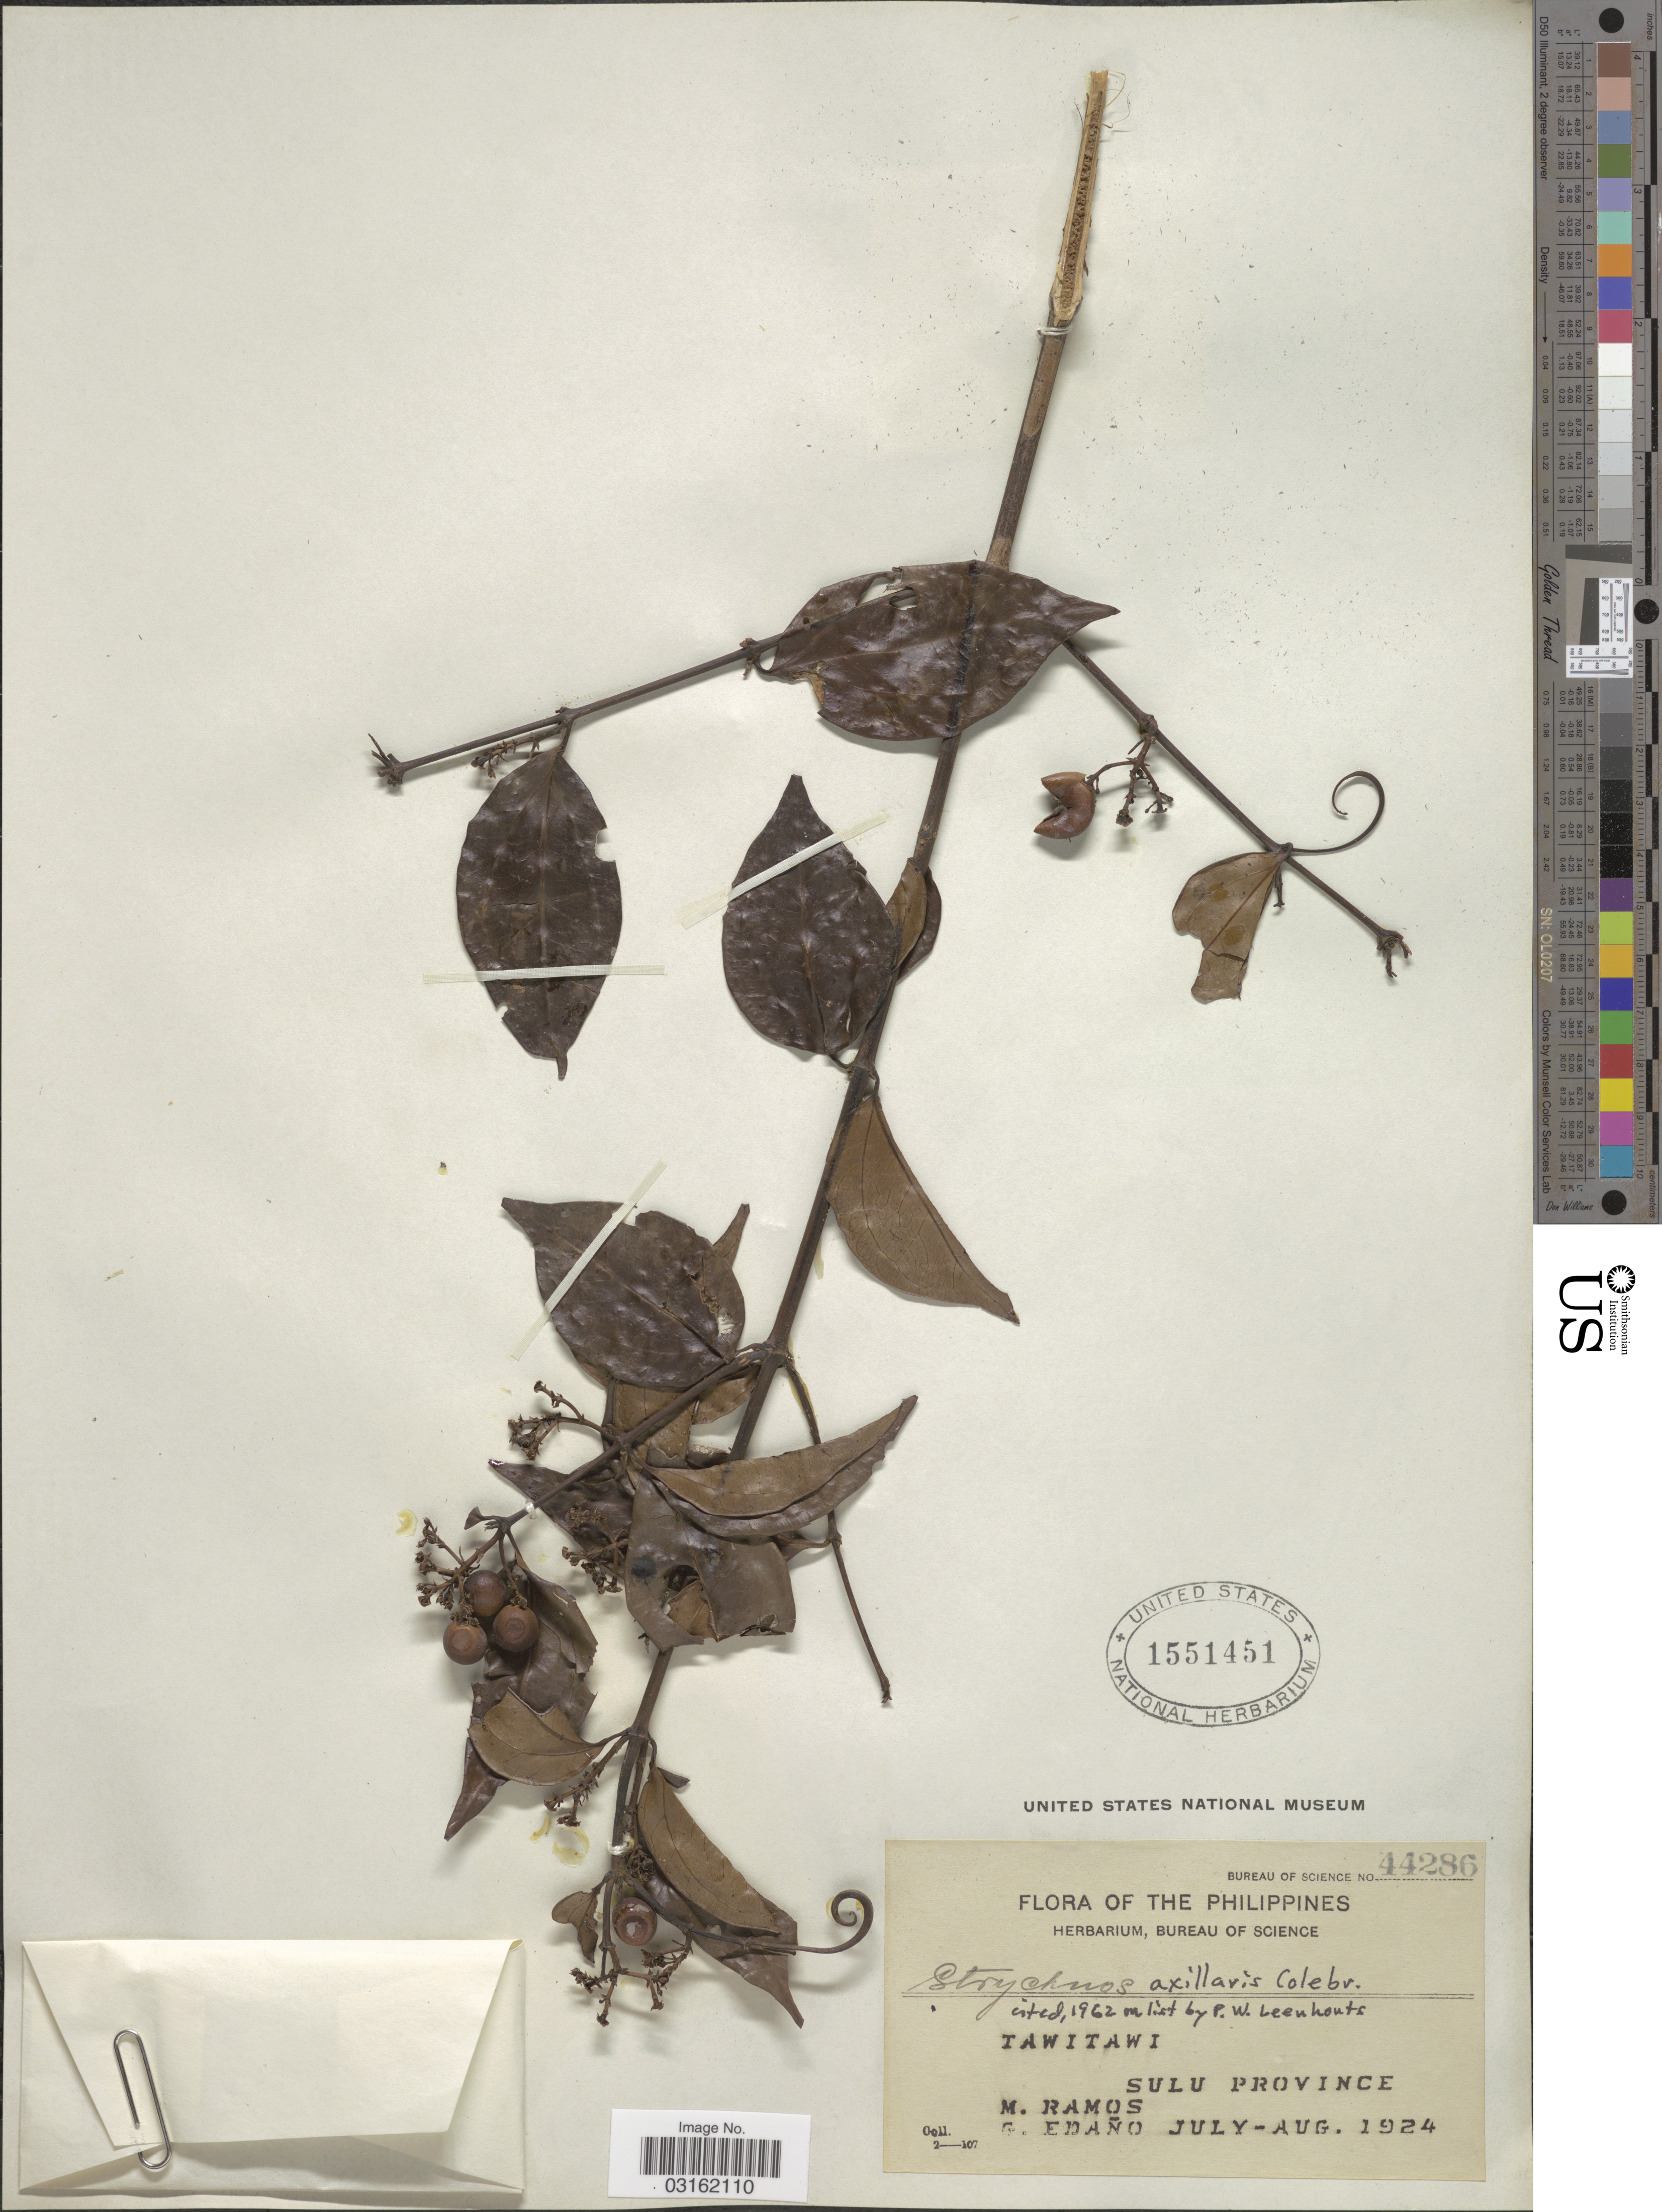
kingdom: Plantae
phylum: Tracheophyta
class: Magnoliopsida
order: Gentianales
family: Loganiaceae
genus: Strychnos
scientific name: Strychnos axillaris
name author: Colebr.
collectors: M. Ramos & G. Edaño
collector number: Bureau of science 44286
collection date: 1924-07/1924-08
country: Philippines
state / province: Muslim Mindanao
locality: Tawitawi, Sulu Province.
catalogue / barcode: US 1551451